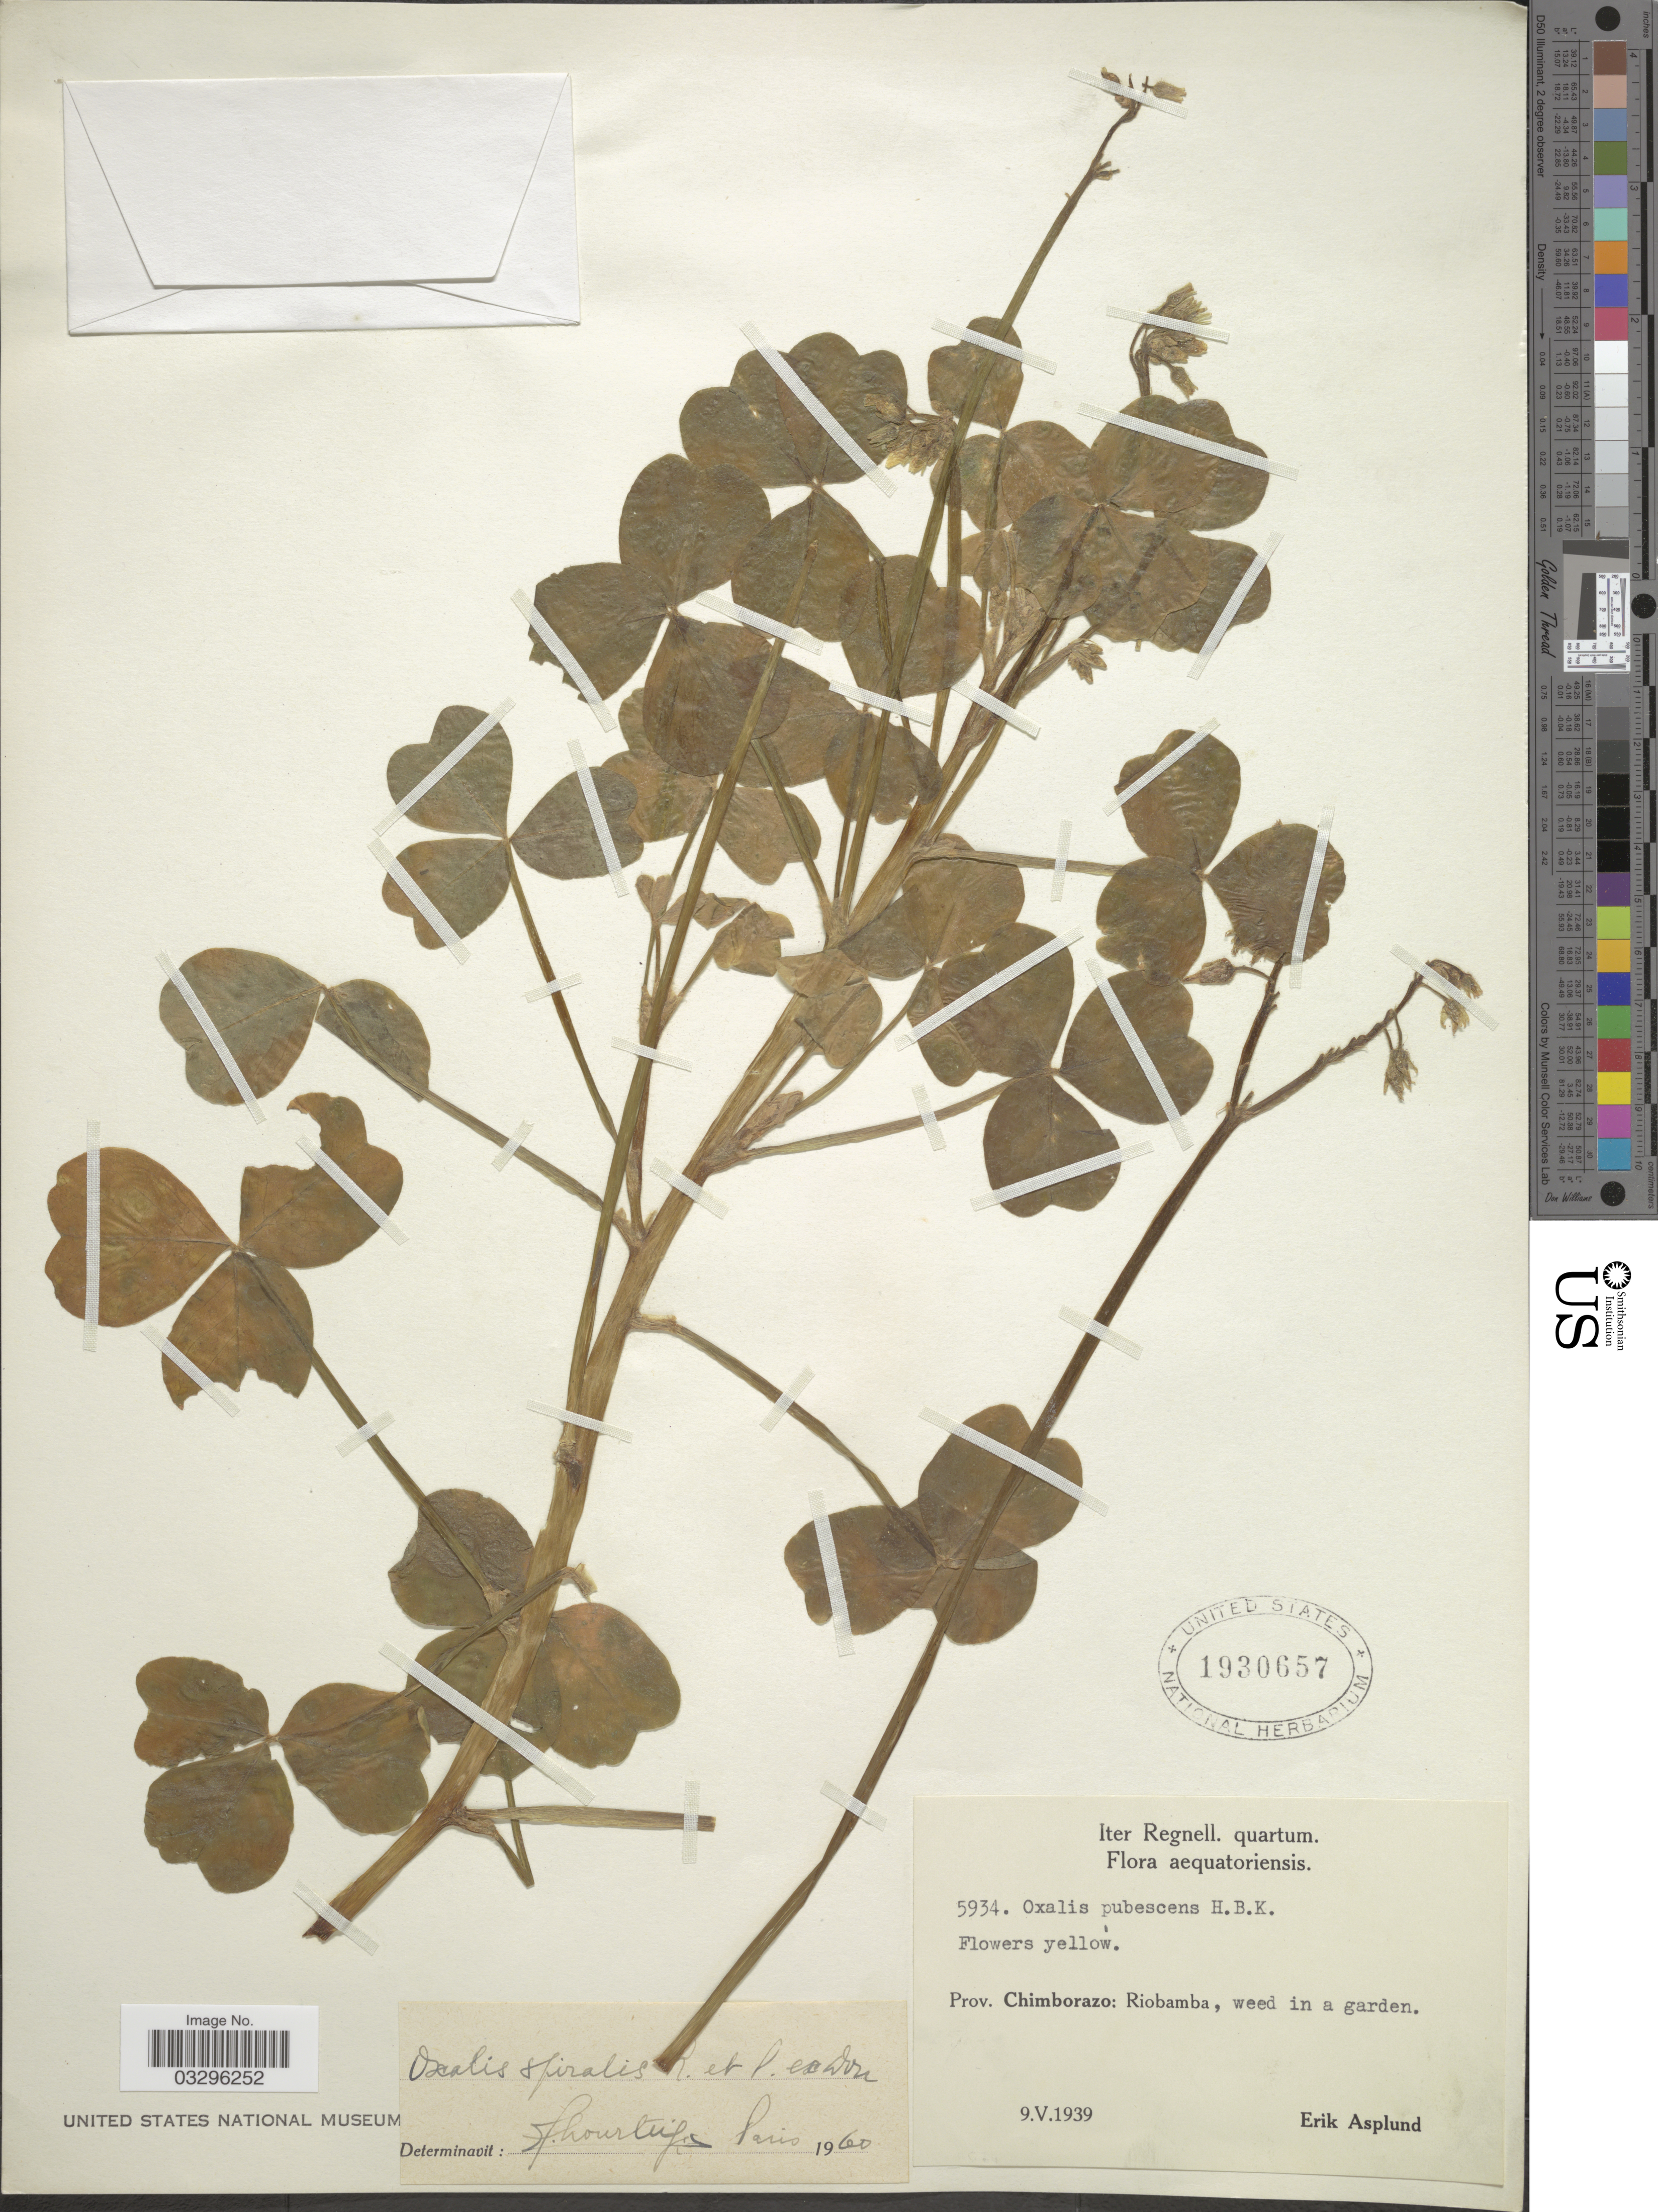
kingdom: Plantae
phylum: Tracheophyta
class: Magnoliopsida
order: Oxalidales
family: Oxalidaceae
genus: Oxalis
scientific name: Oxalis spiralis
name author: Ruiz & Pav. ex G. Don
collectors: E. Asplund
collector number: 5934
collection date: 1939-05-09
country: Ecuador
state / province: Chimborazo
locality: Riobamba.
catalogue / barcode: US 1930657